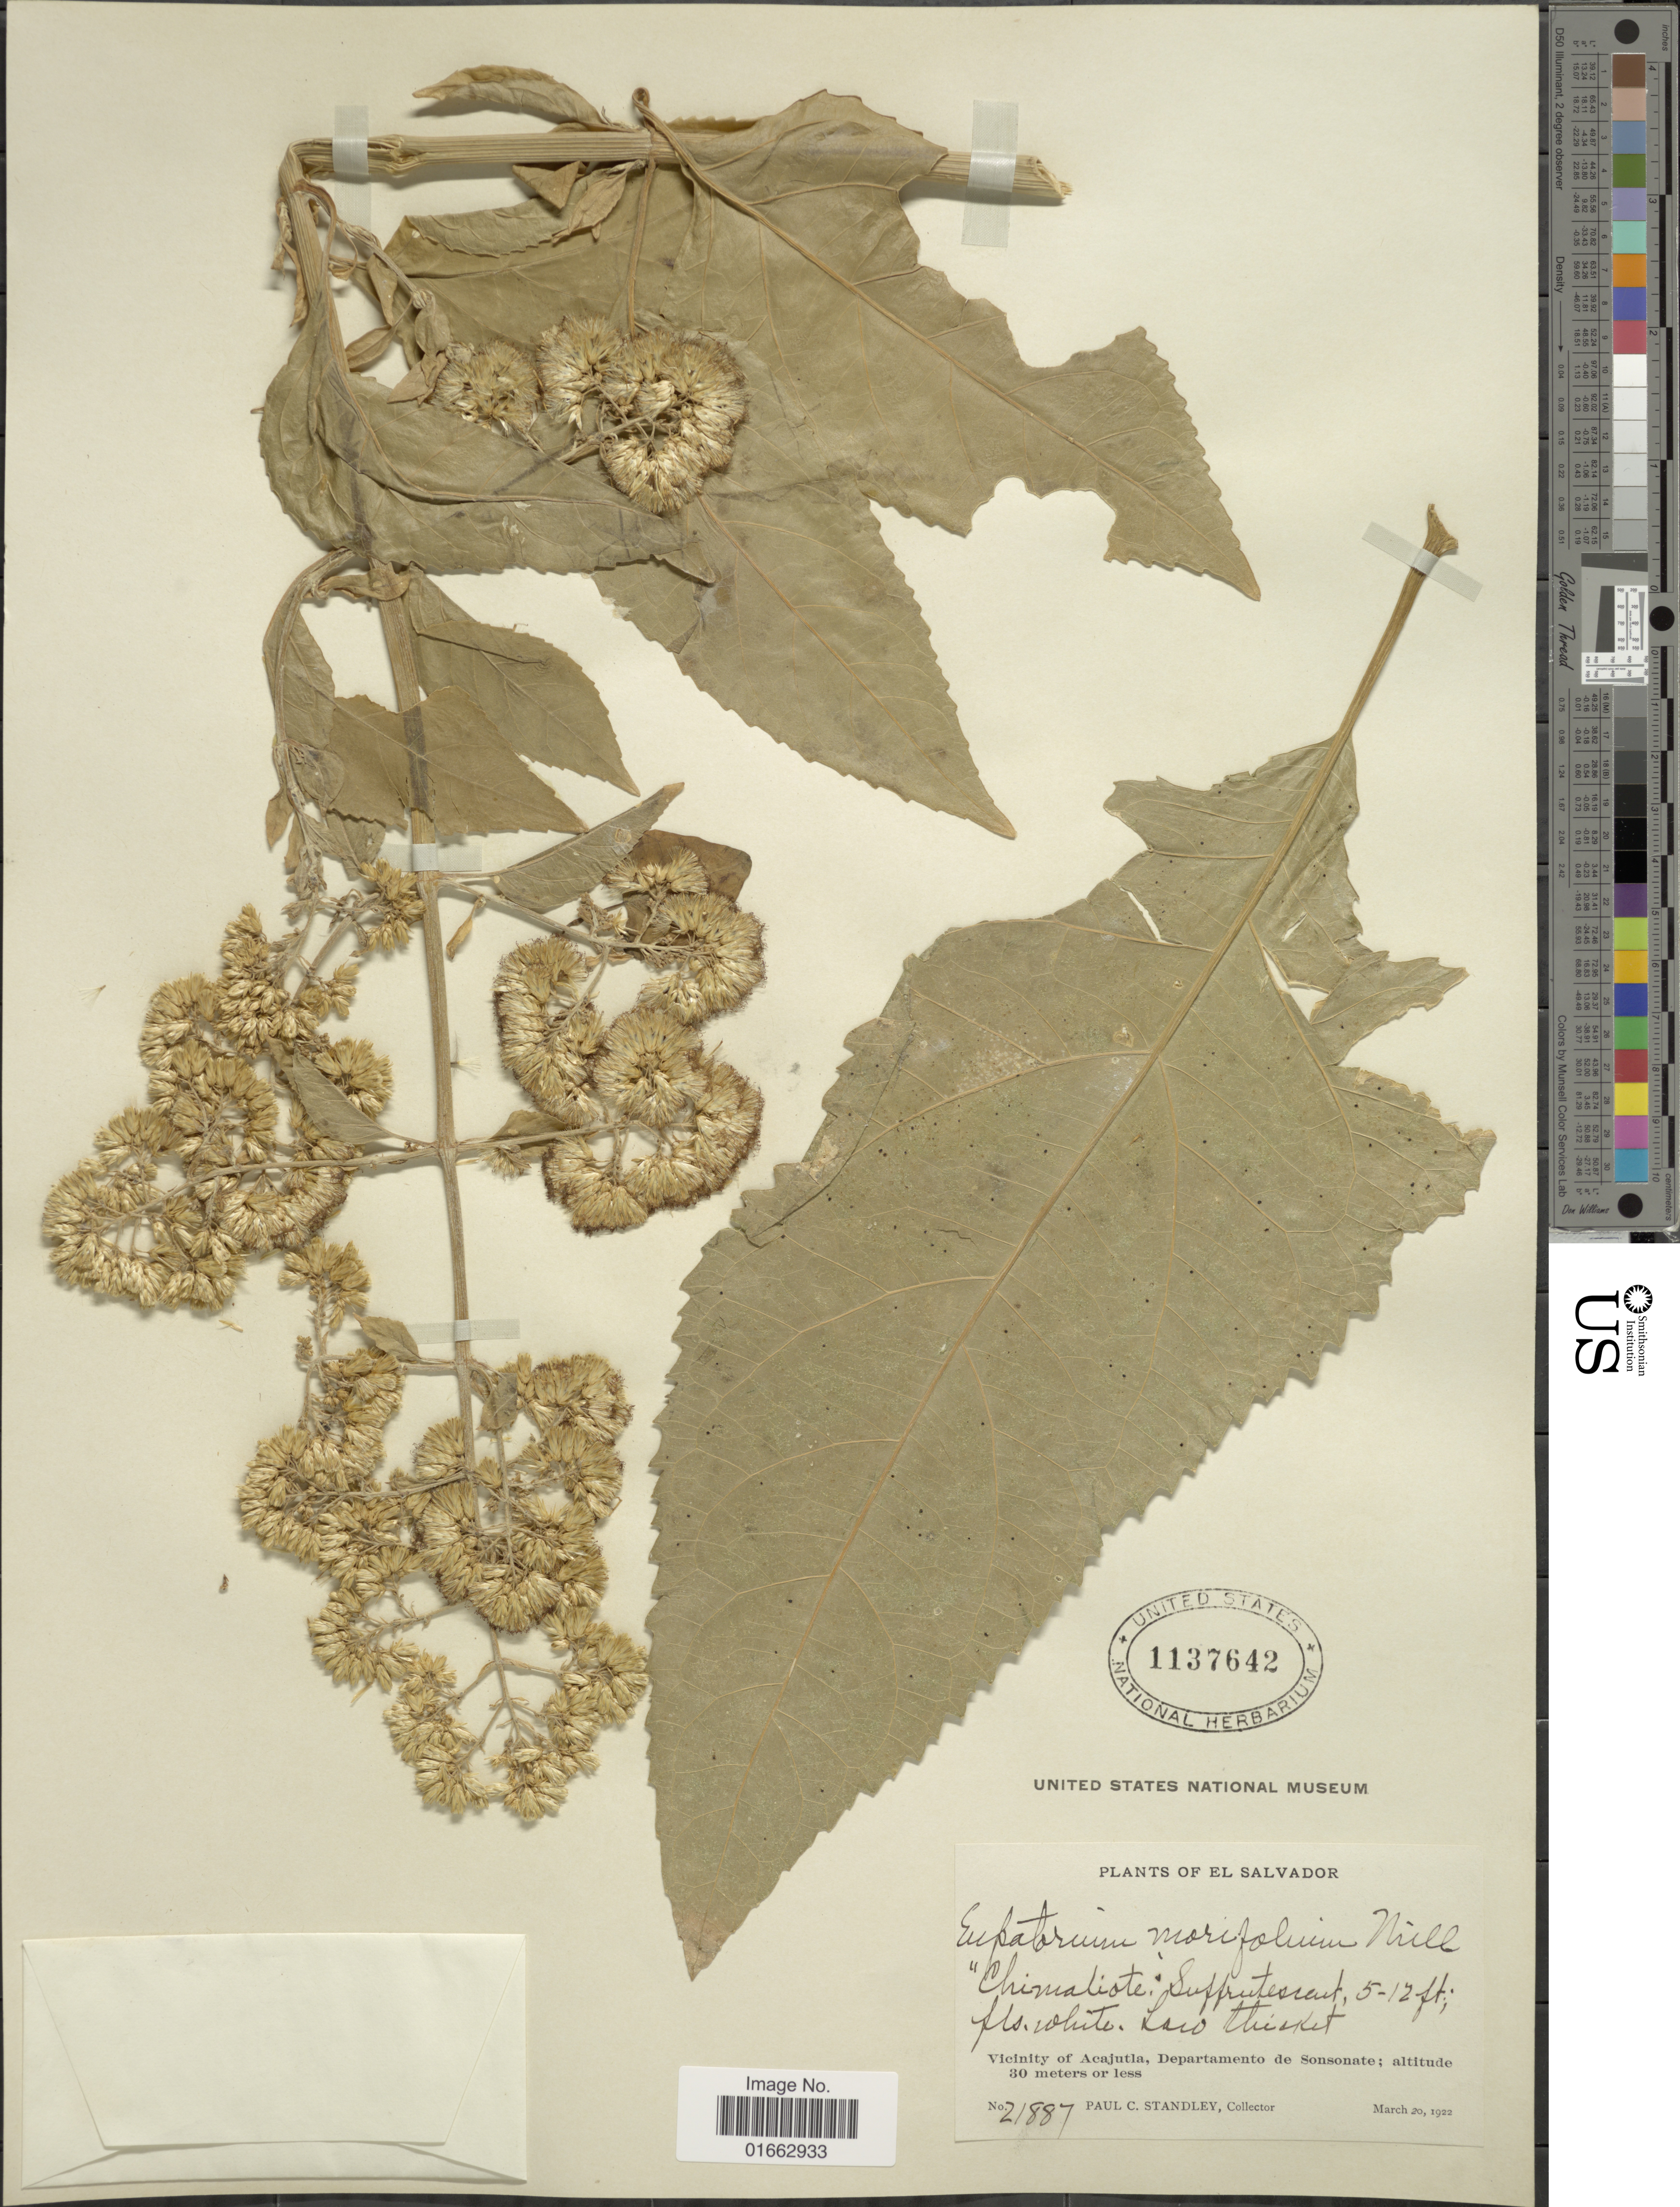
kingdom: Plantae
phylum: Tracheophyta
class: Magnoliopsida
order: Asterales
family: Asteraceae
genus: Critonia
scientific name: Critonia morifolia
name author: (Mill.) R.M. King & H. Rob.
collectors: P. C. Standley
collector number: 21887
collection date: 1922-03-20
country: El Salvador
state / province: Sonsonate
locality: Vicinity of Acajutla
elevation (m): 30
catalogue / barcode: US 1137642